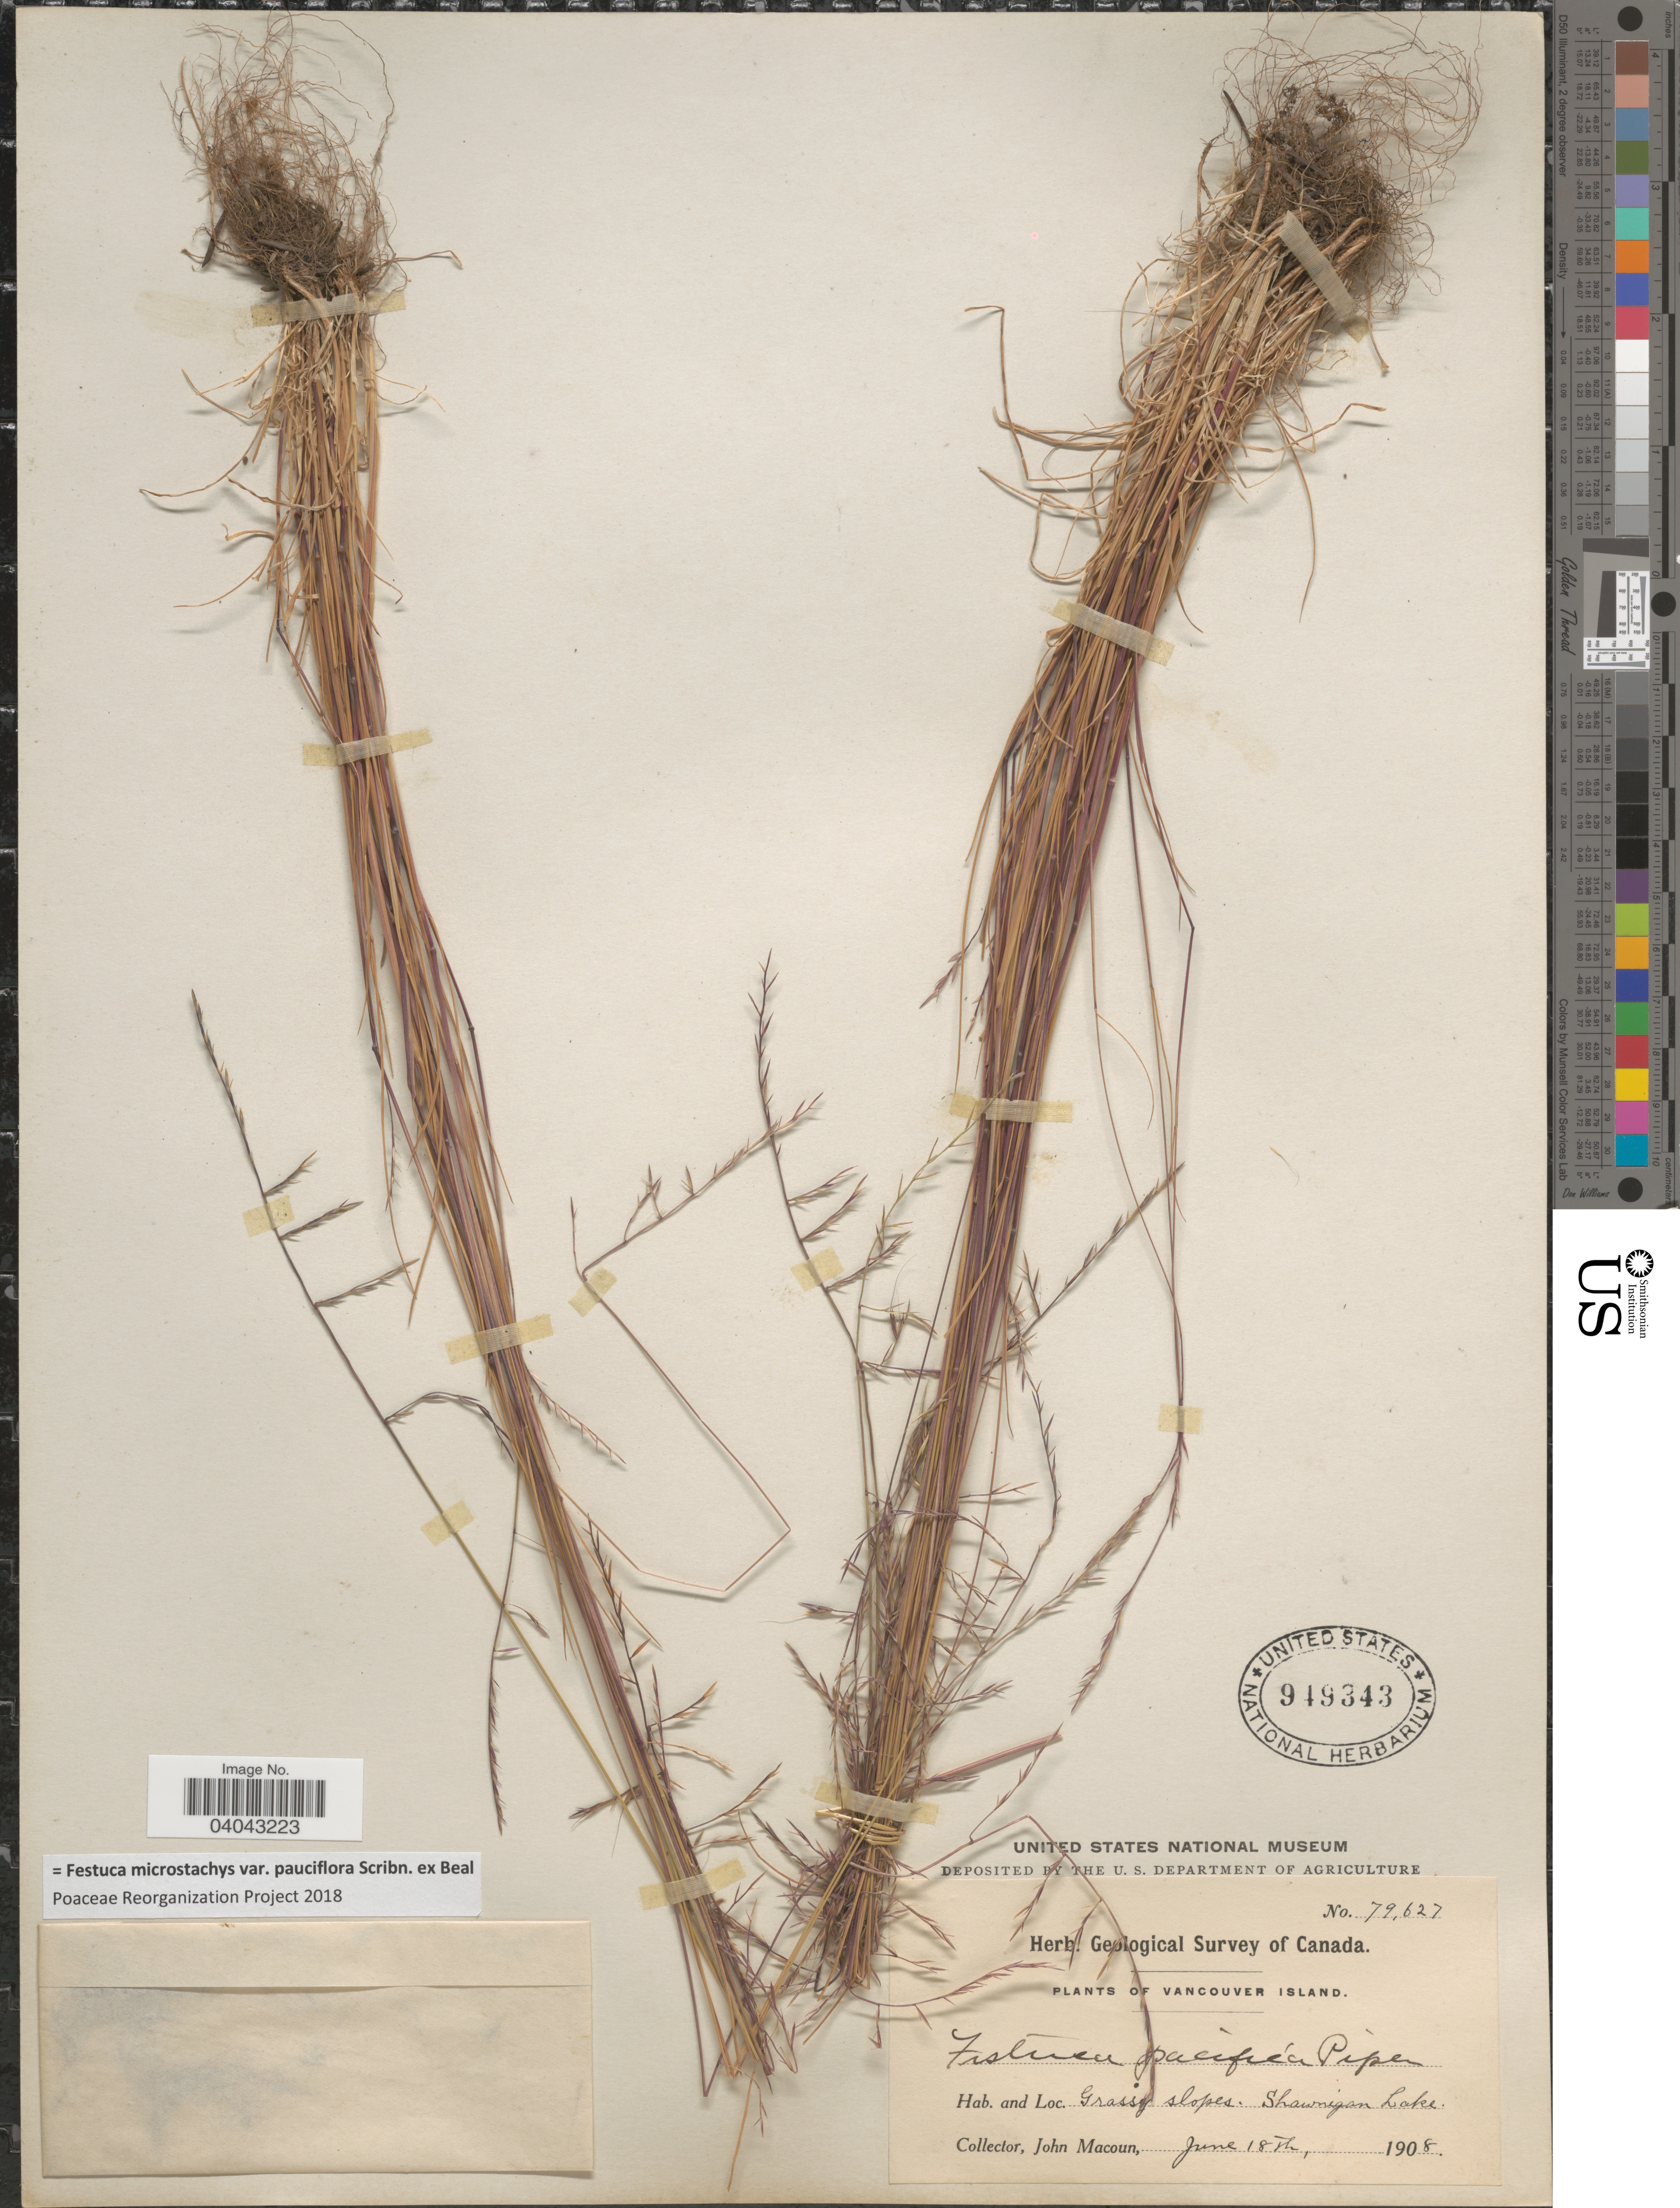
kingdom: Plantae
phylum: Tracheophyta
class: Liliopsida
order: Poales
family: Poaceae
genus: Festuca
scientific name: Festuca microstachys var. pauciflora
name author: Scribn. ex W.J. Beal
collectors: J. Macoun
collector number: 79627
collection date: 1908-06-18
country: Canada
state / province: British Columbia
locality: Vancouver Island. Shawnigan Lake.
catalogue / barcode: US 949343